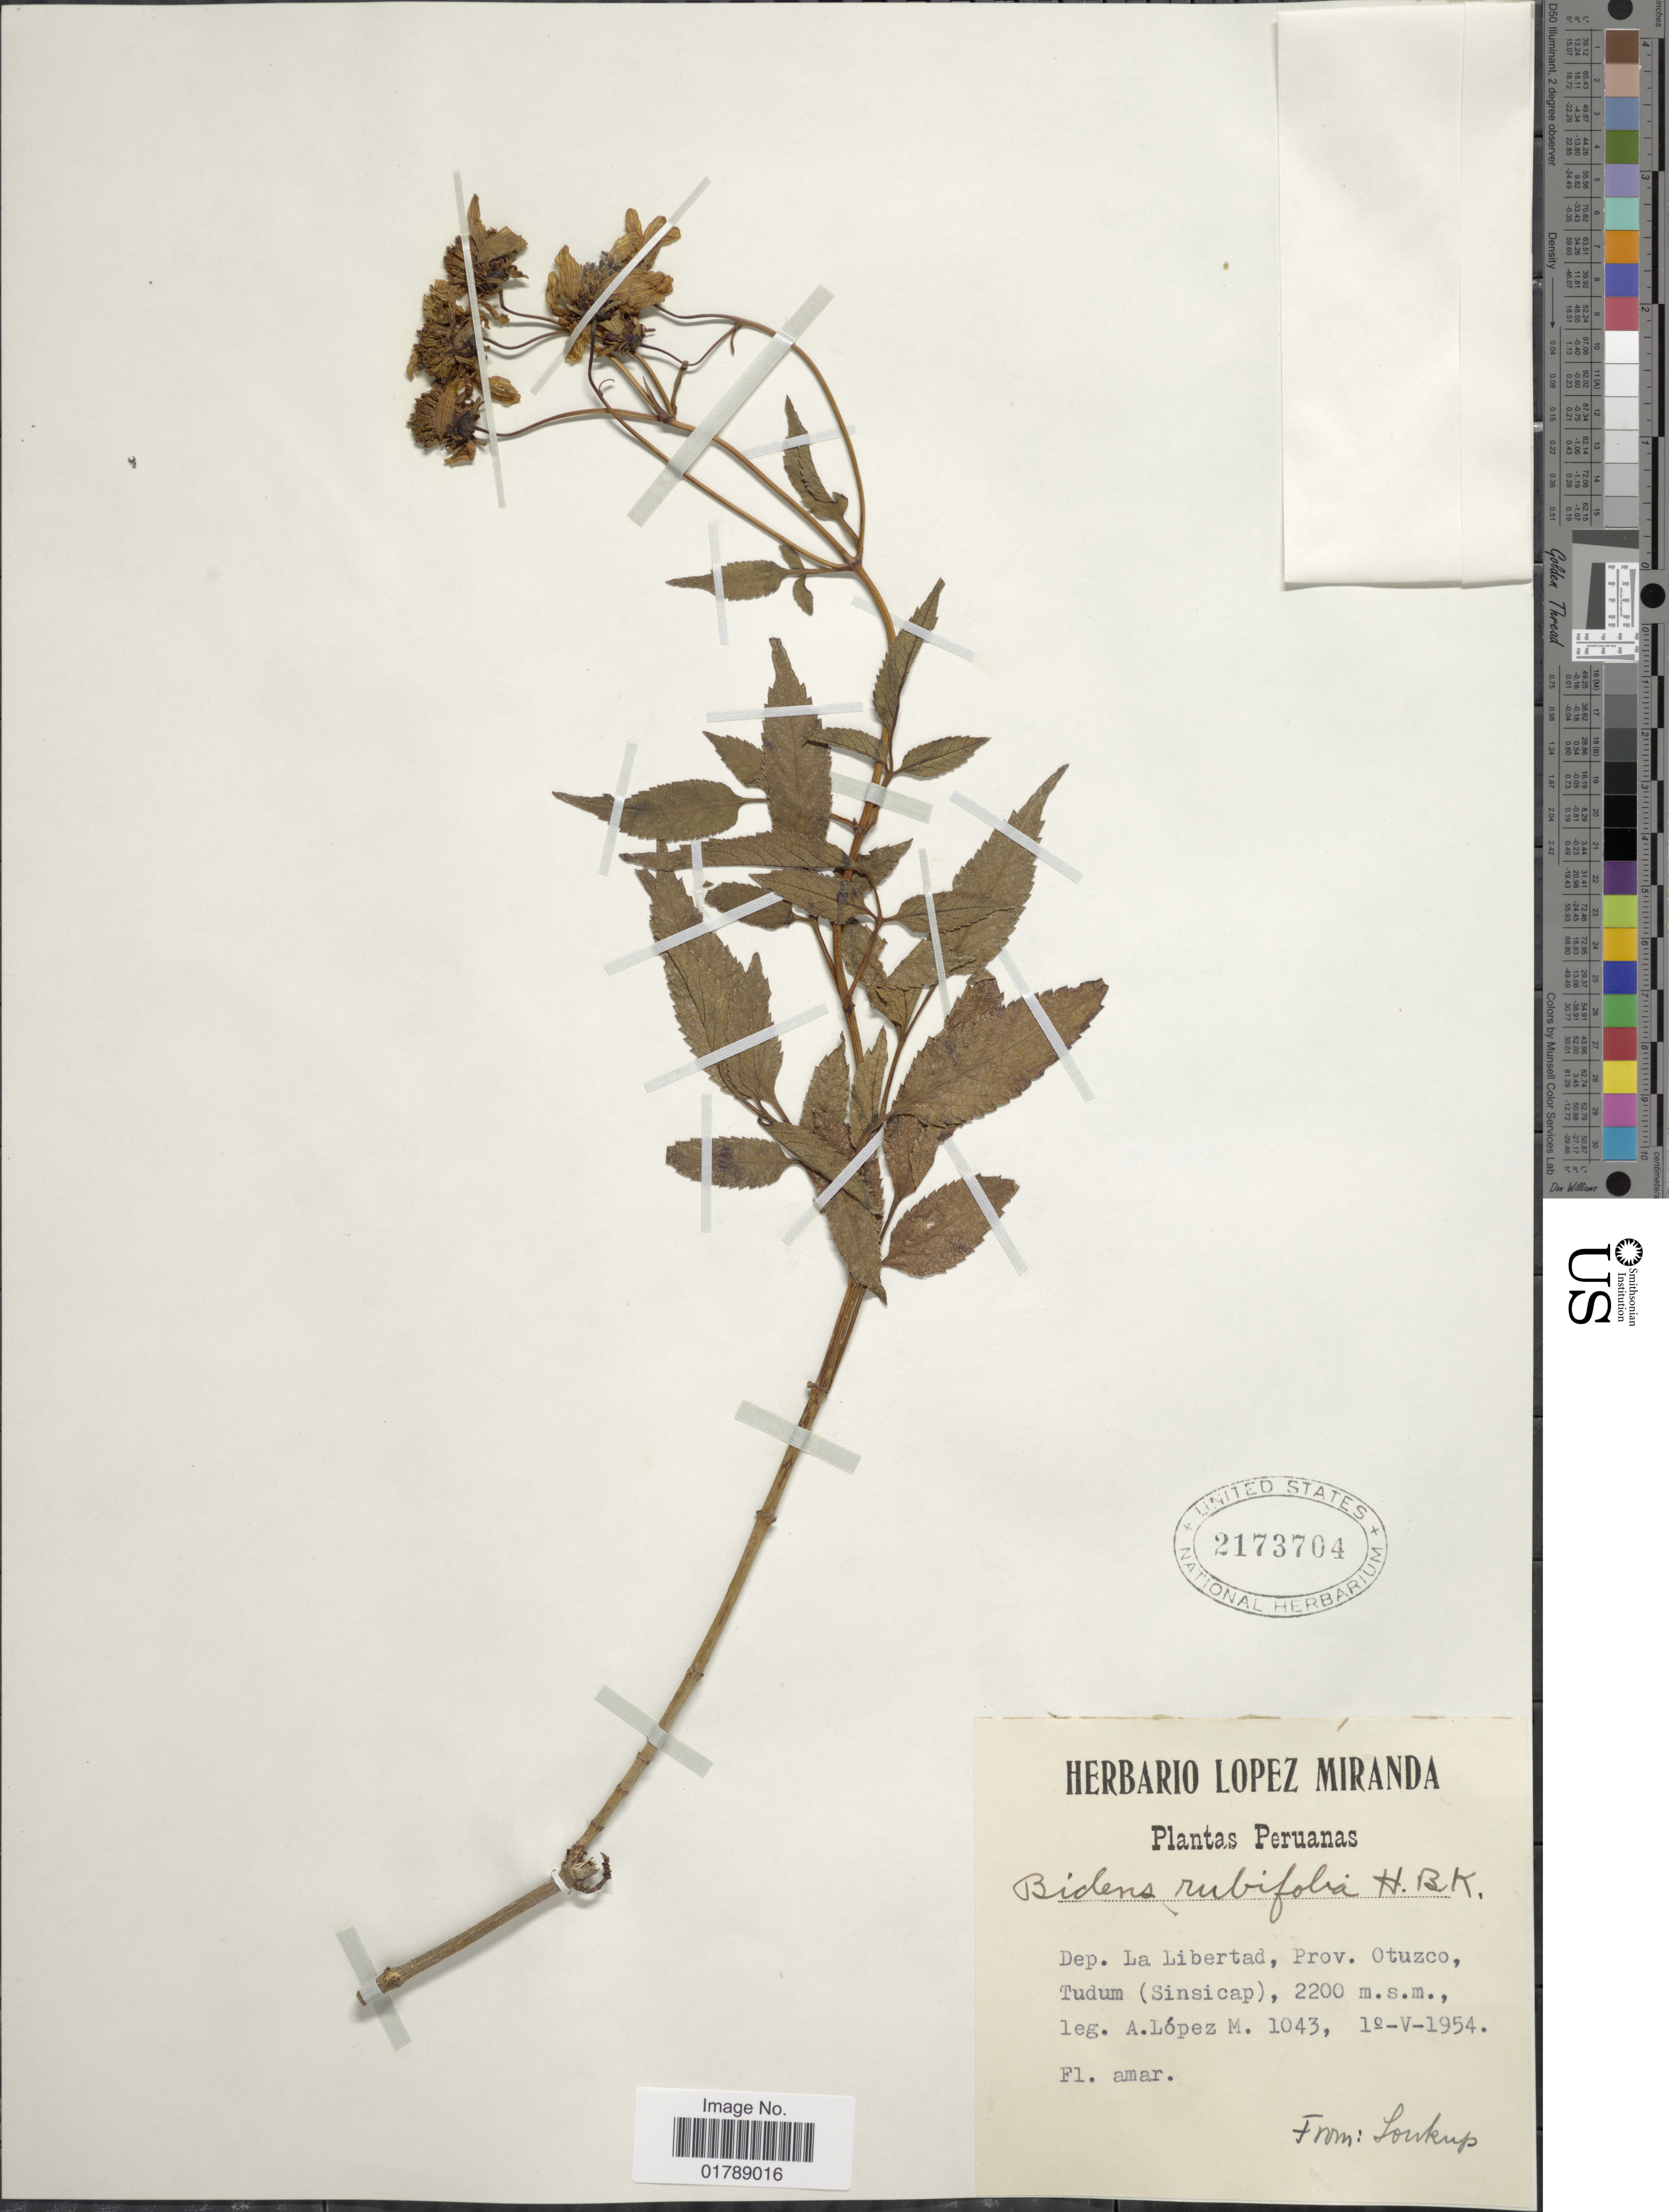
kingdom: Plantae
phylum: Tracheophyta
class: Magnoliopsida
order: Asterales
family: Asteraceae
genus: Bidens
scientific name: Bidens rubifolia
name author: Kunth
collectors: A. López M.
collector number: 1043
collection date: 1954-05-10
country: Peru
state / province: La Libertad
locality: Prov. Otuzco, Tudum (Sinsicap)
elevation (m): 2200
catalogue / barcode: US 2173704